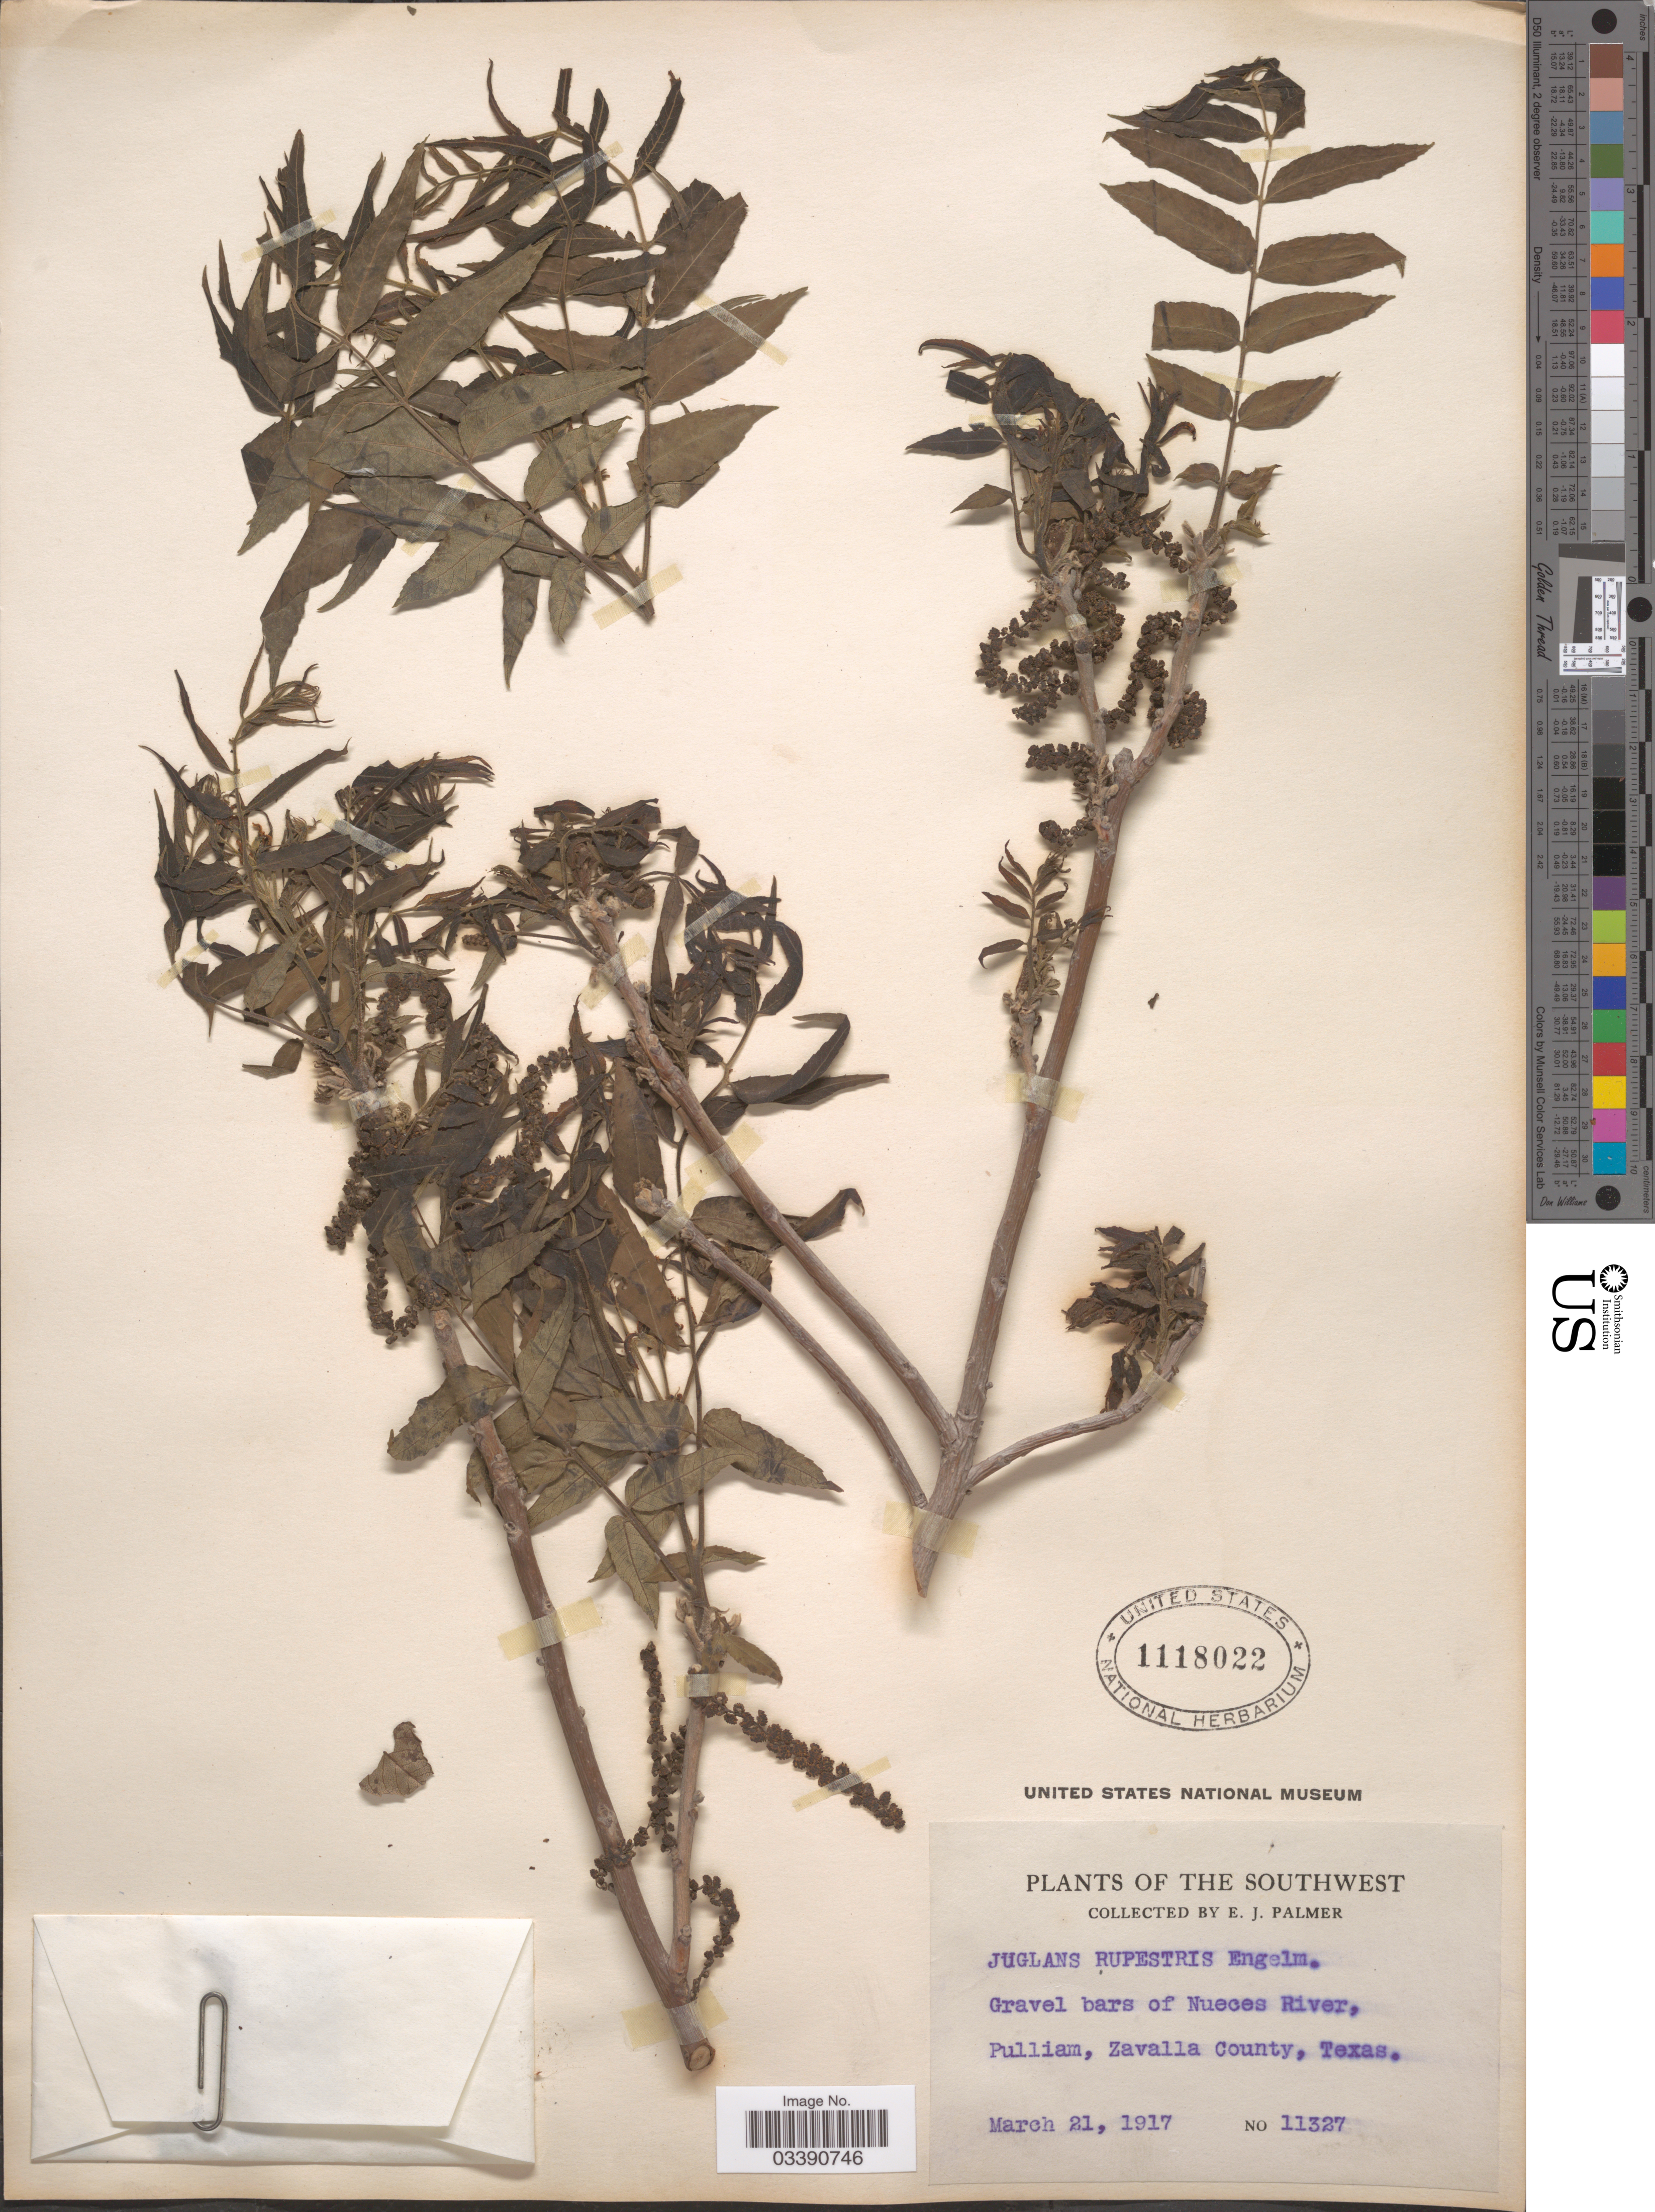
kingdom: Plantae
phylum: Tracheophyta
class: Magnoliopsida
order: Fagales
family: Juglandaceae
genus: Juglans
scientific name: Juglans microcarpa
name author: Berland. in Berland. & Chovell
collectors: E. J. Palmer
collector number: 11327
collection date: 1917-03-21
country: United States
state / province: Texas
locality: The Southwest. Gravel bars of Nueces River, Pulliam, Zavalla County.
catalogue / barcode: US 1118022